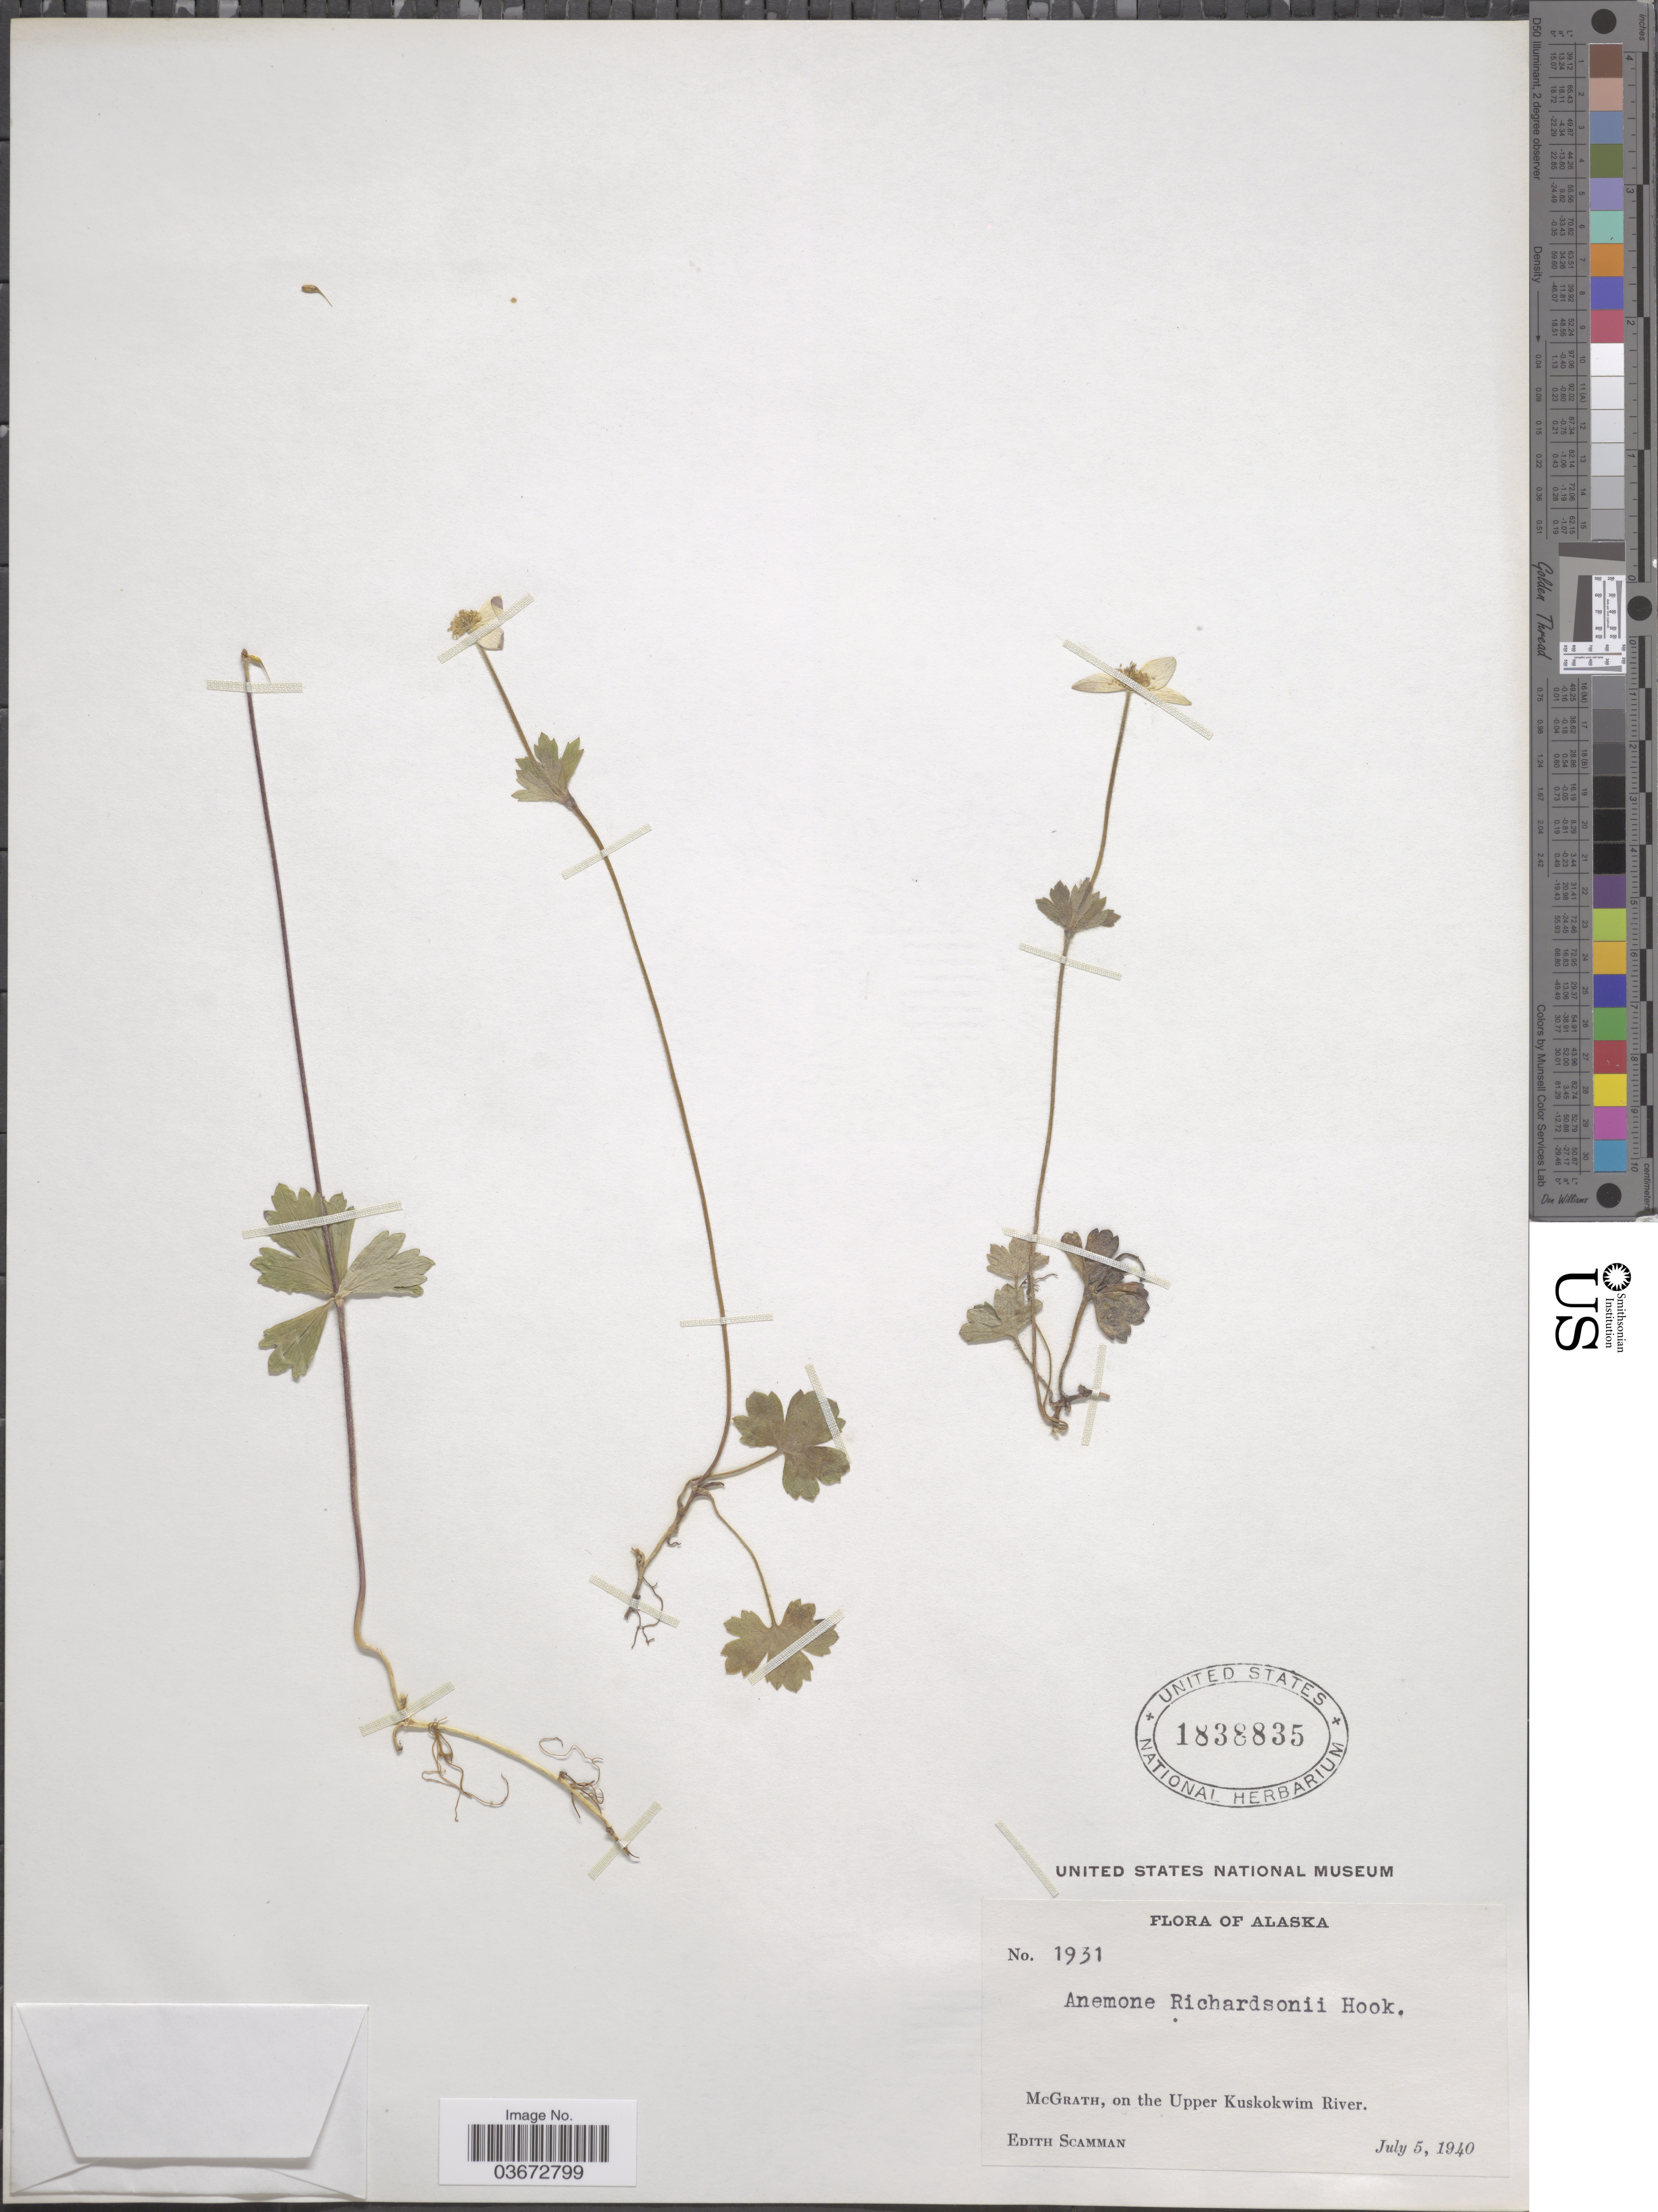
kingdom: Plantae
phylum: Tracheophyta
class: Magnoliopsida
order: Ranunculales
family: Ranunculaceae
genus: Anemone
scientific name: Anemone richardsonii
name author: Hook.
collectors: E. Scamman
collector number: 1931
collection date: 1940-07-05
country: United States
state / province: Alaska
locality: McGrath, on the Upper Kuskokwim River.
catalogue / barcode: US 1838835